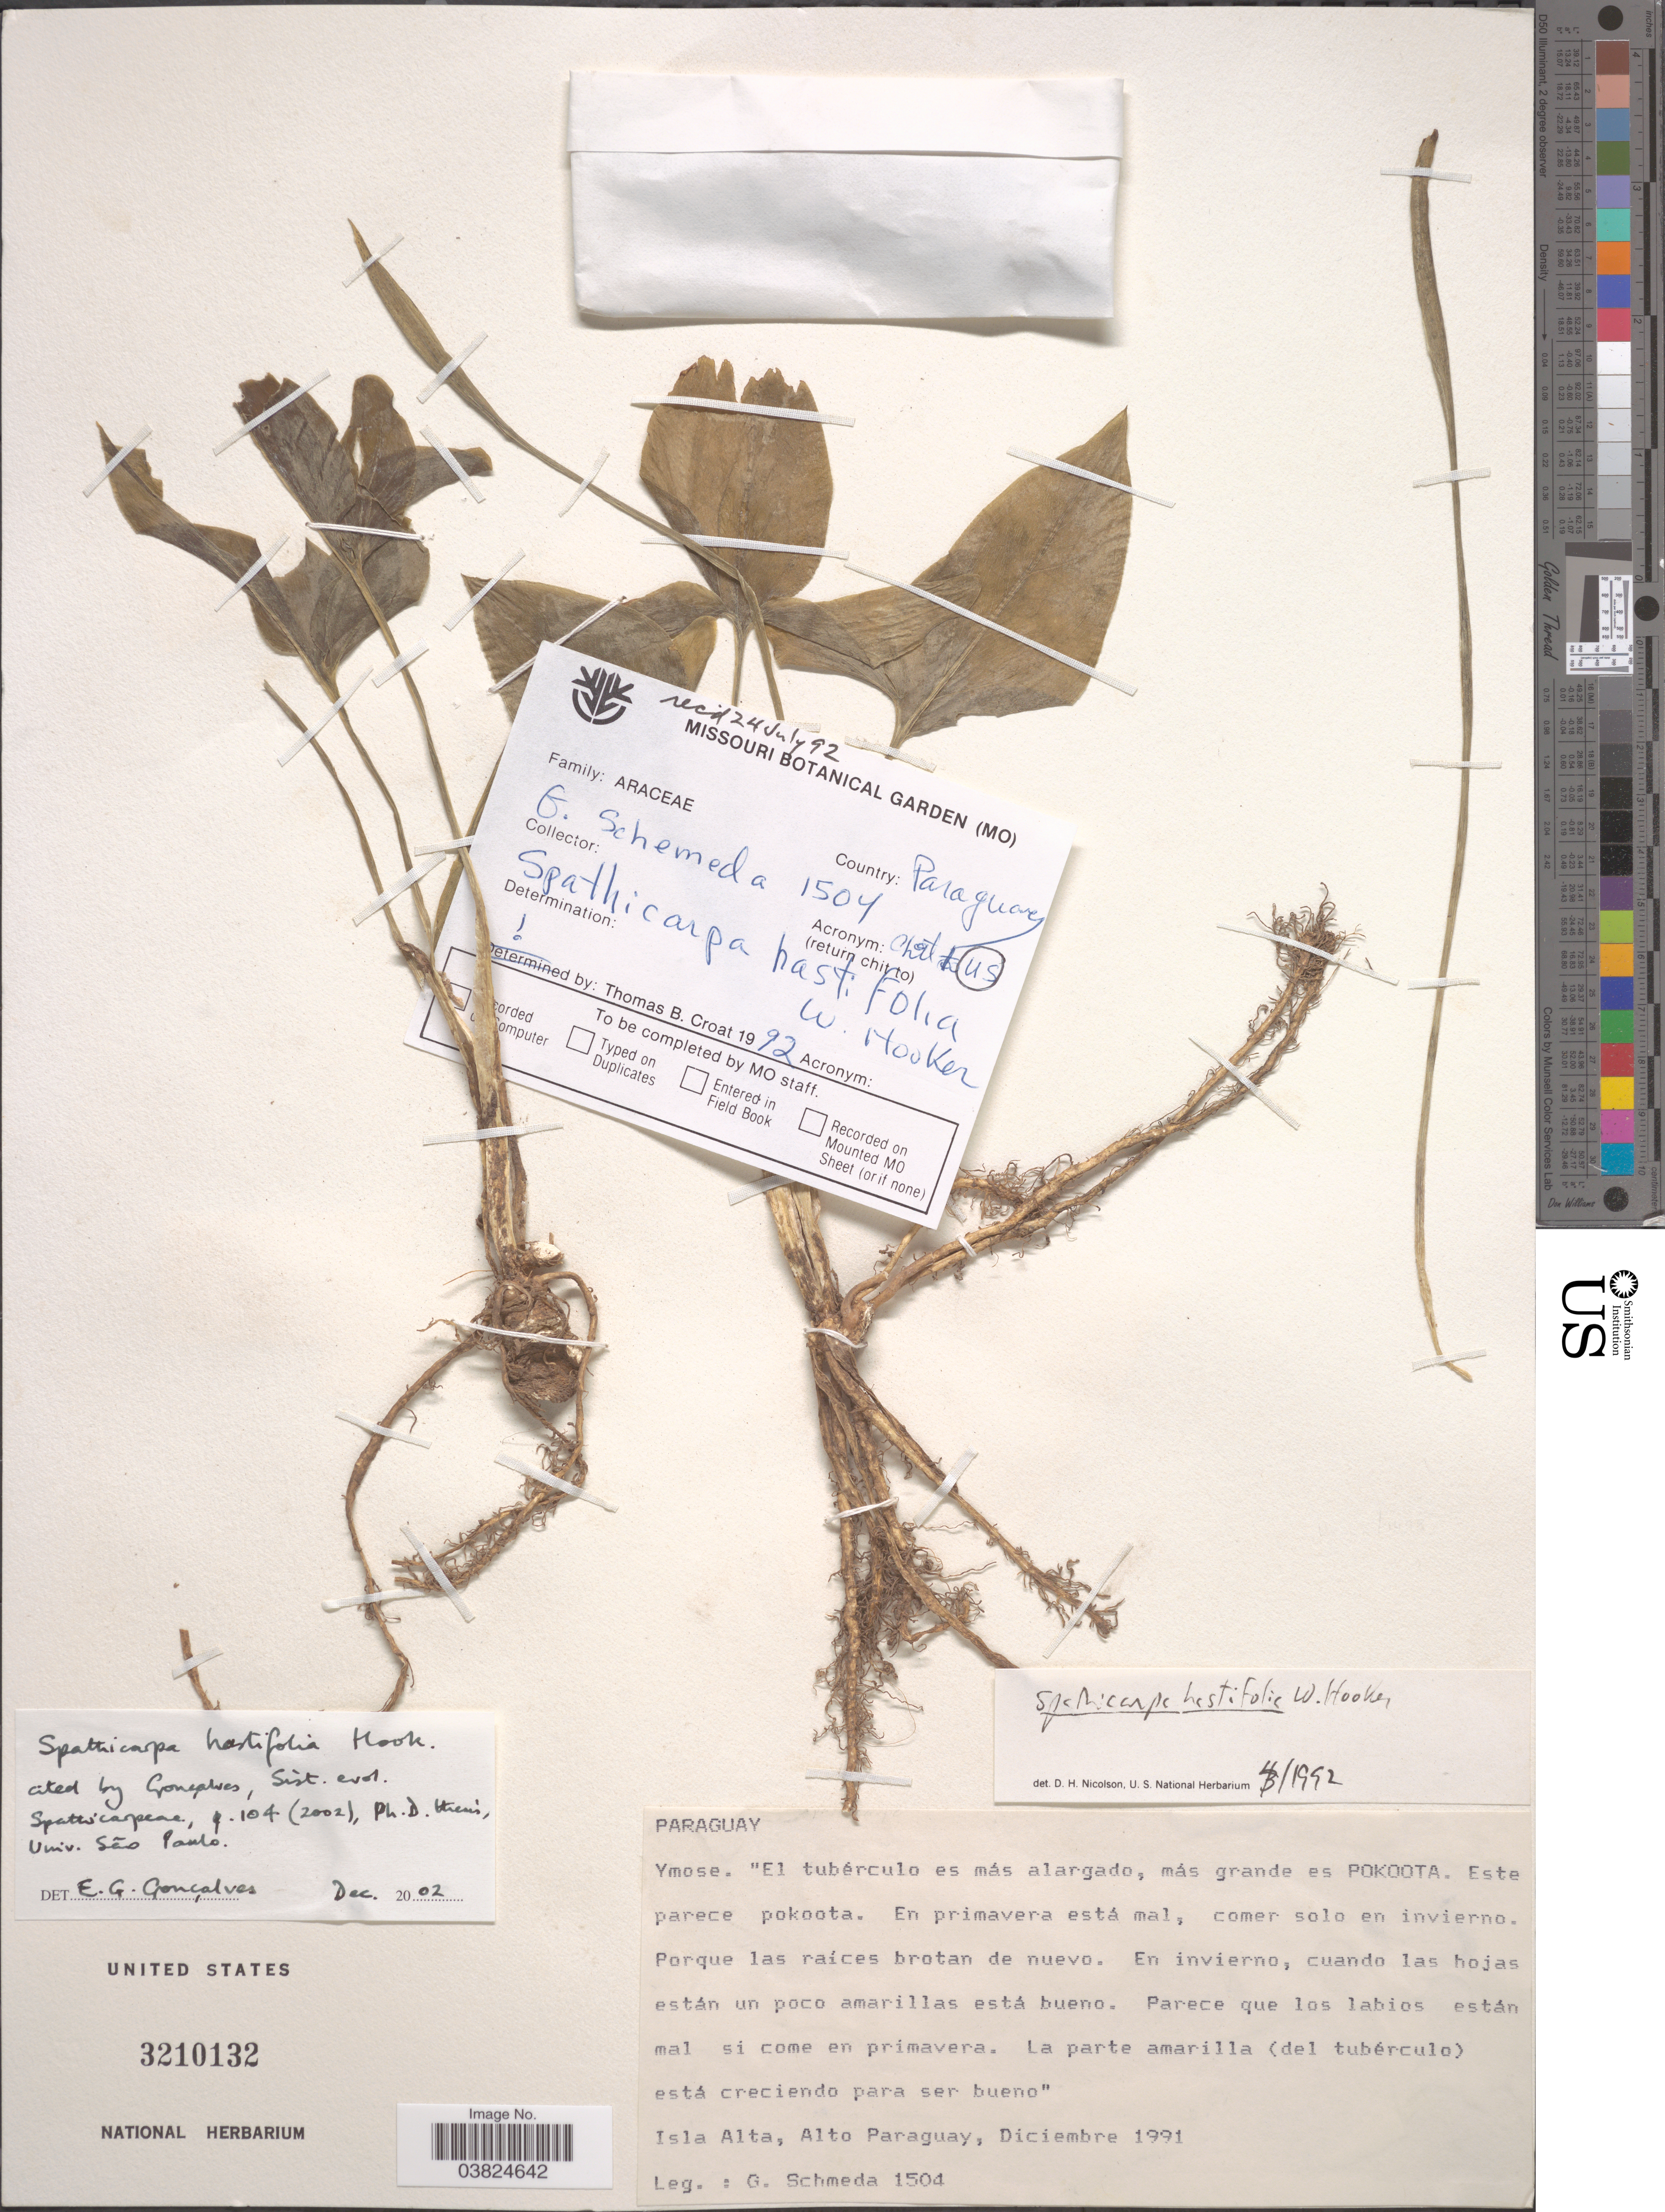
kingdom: Plantae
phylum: Tracheophyta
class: Liliopsida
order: Alismatales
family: Araceae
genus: Spathicarpa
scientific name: Spathicarpa hastifolia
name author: Hook.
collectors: G. Schmeda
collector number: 1504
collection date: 1991-12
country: Paraguay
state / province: Alto Paraguay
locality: Isla Alta.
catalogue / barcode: US 3210132